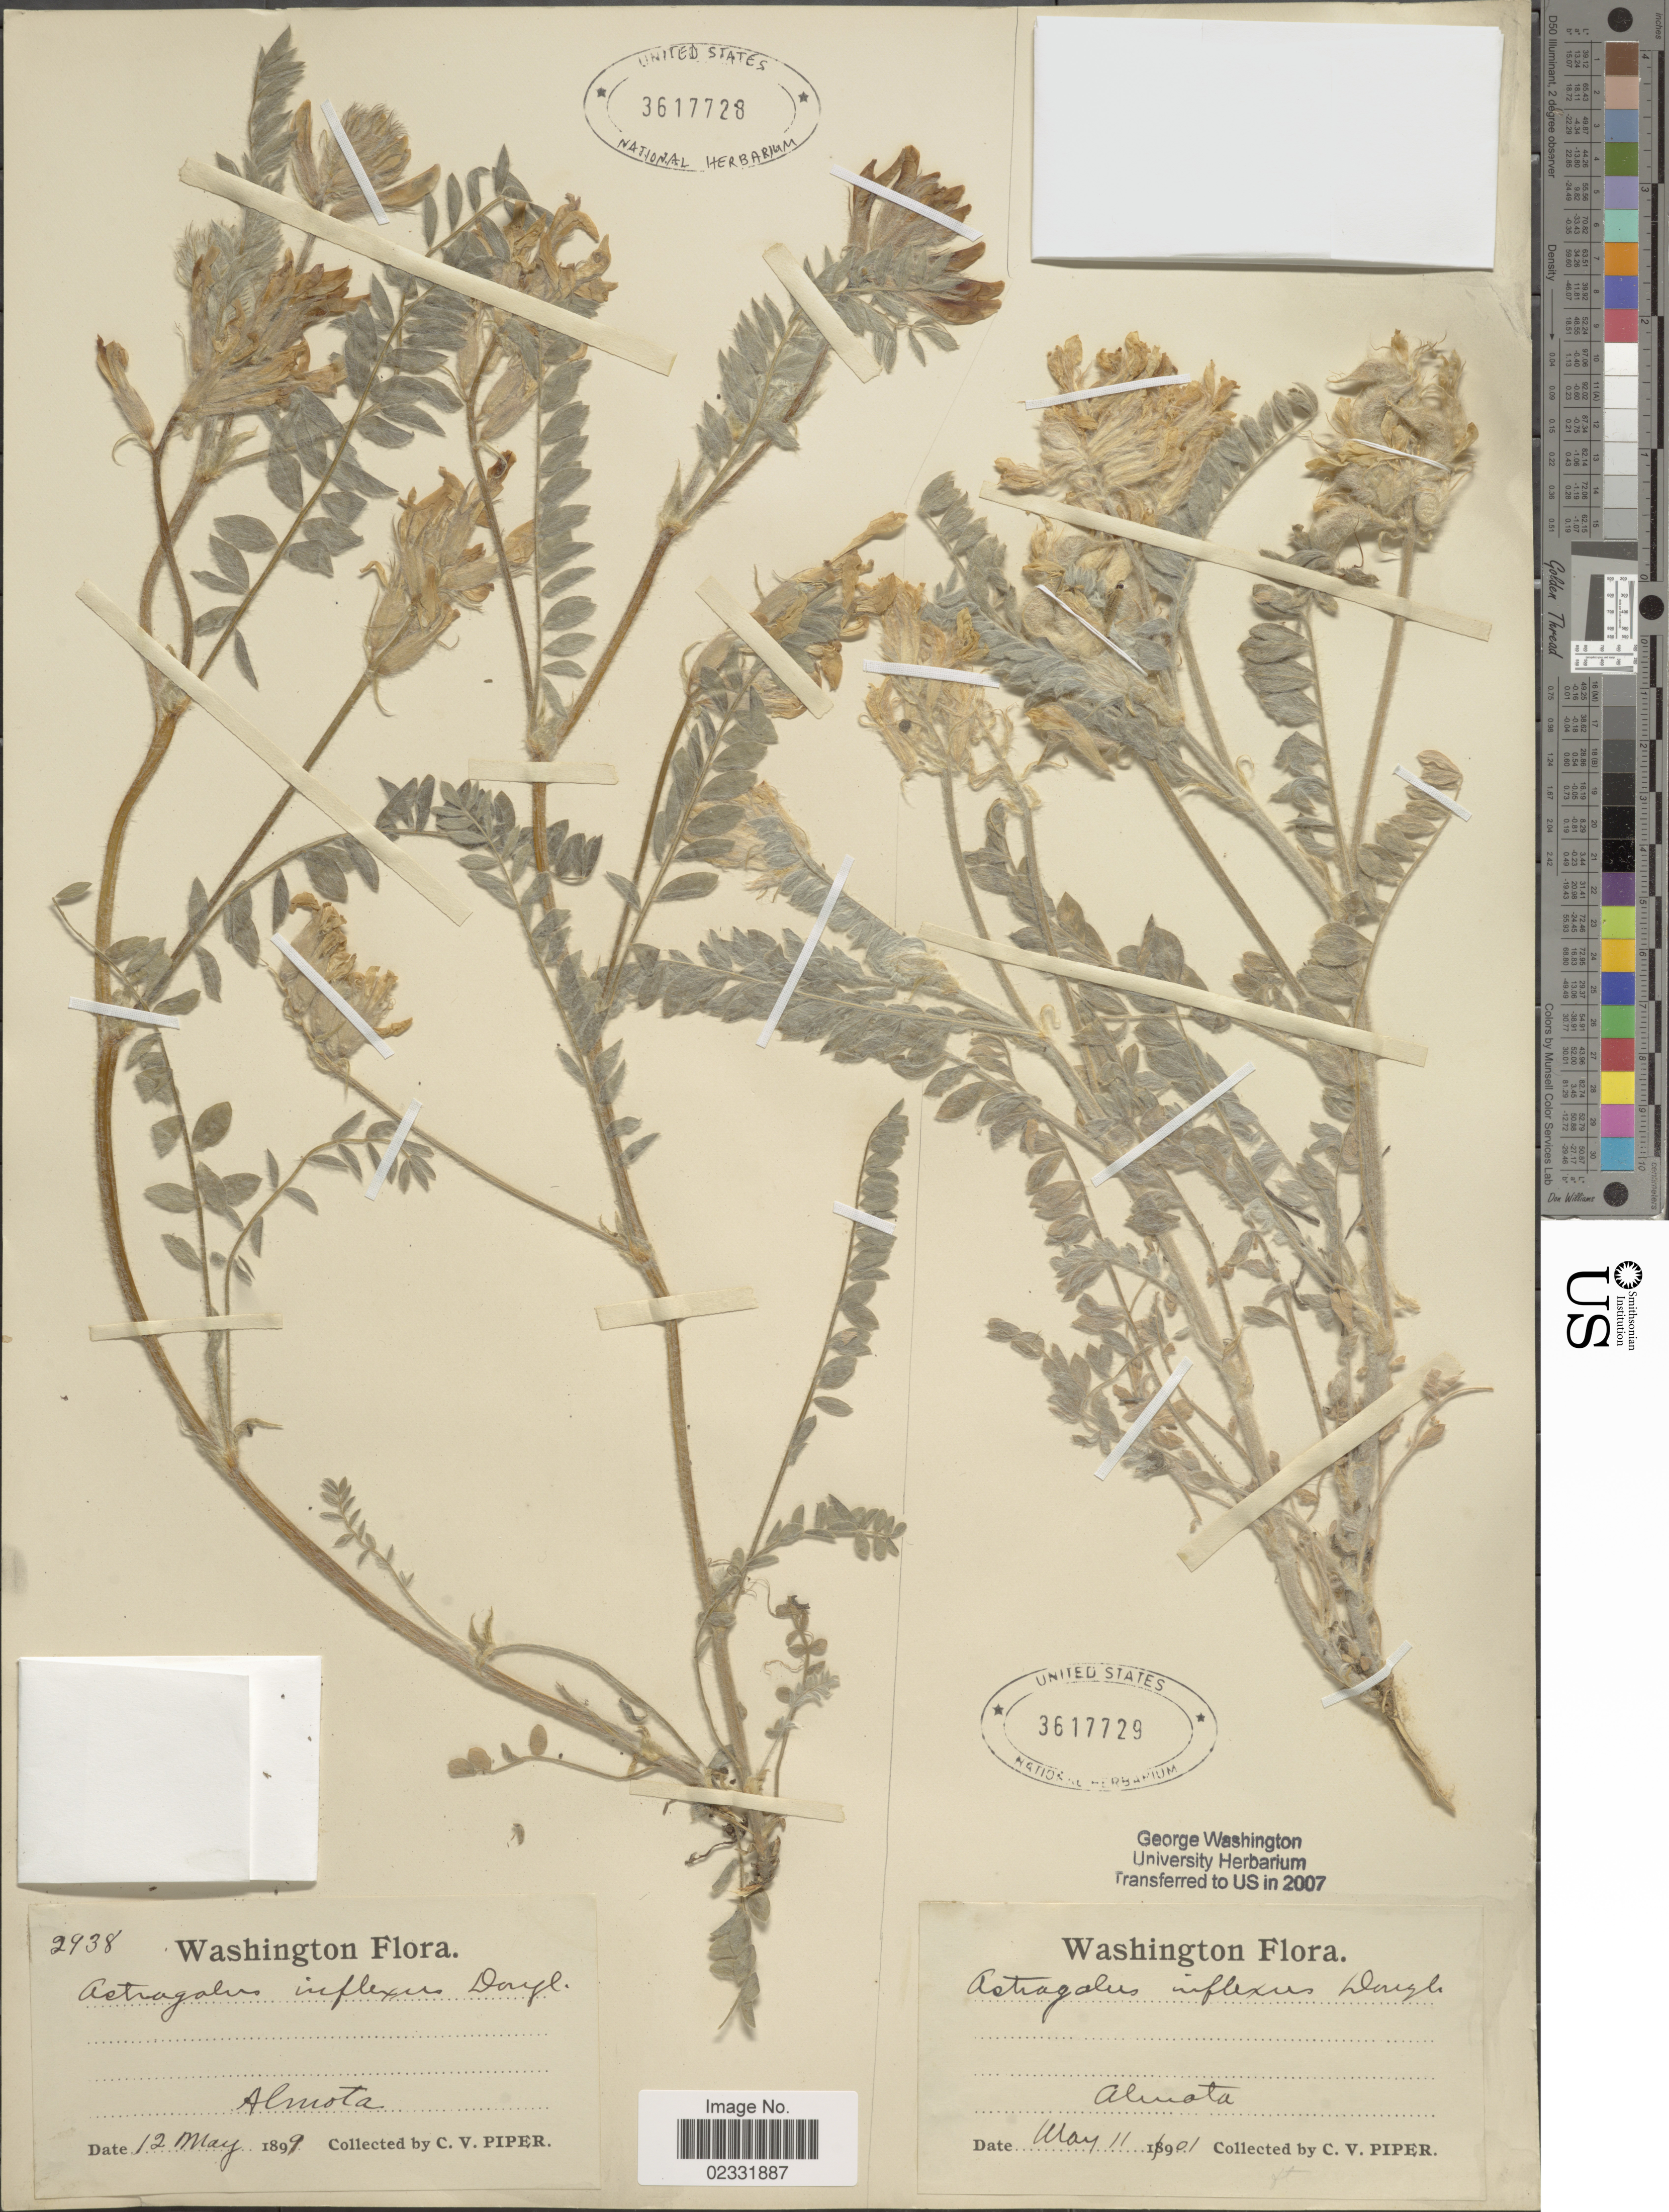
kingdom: Plantae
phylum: Tracheophyta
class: Magnoliopsida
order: Fabales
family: Fabaceae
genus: Astragalus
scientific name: Astragalus inflexus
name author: Douglas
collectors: C. V. Piper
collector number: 2938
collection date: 1899-05-12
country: United States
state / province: Washington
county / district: Whitman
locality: Almota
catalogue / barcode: US 3617729